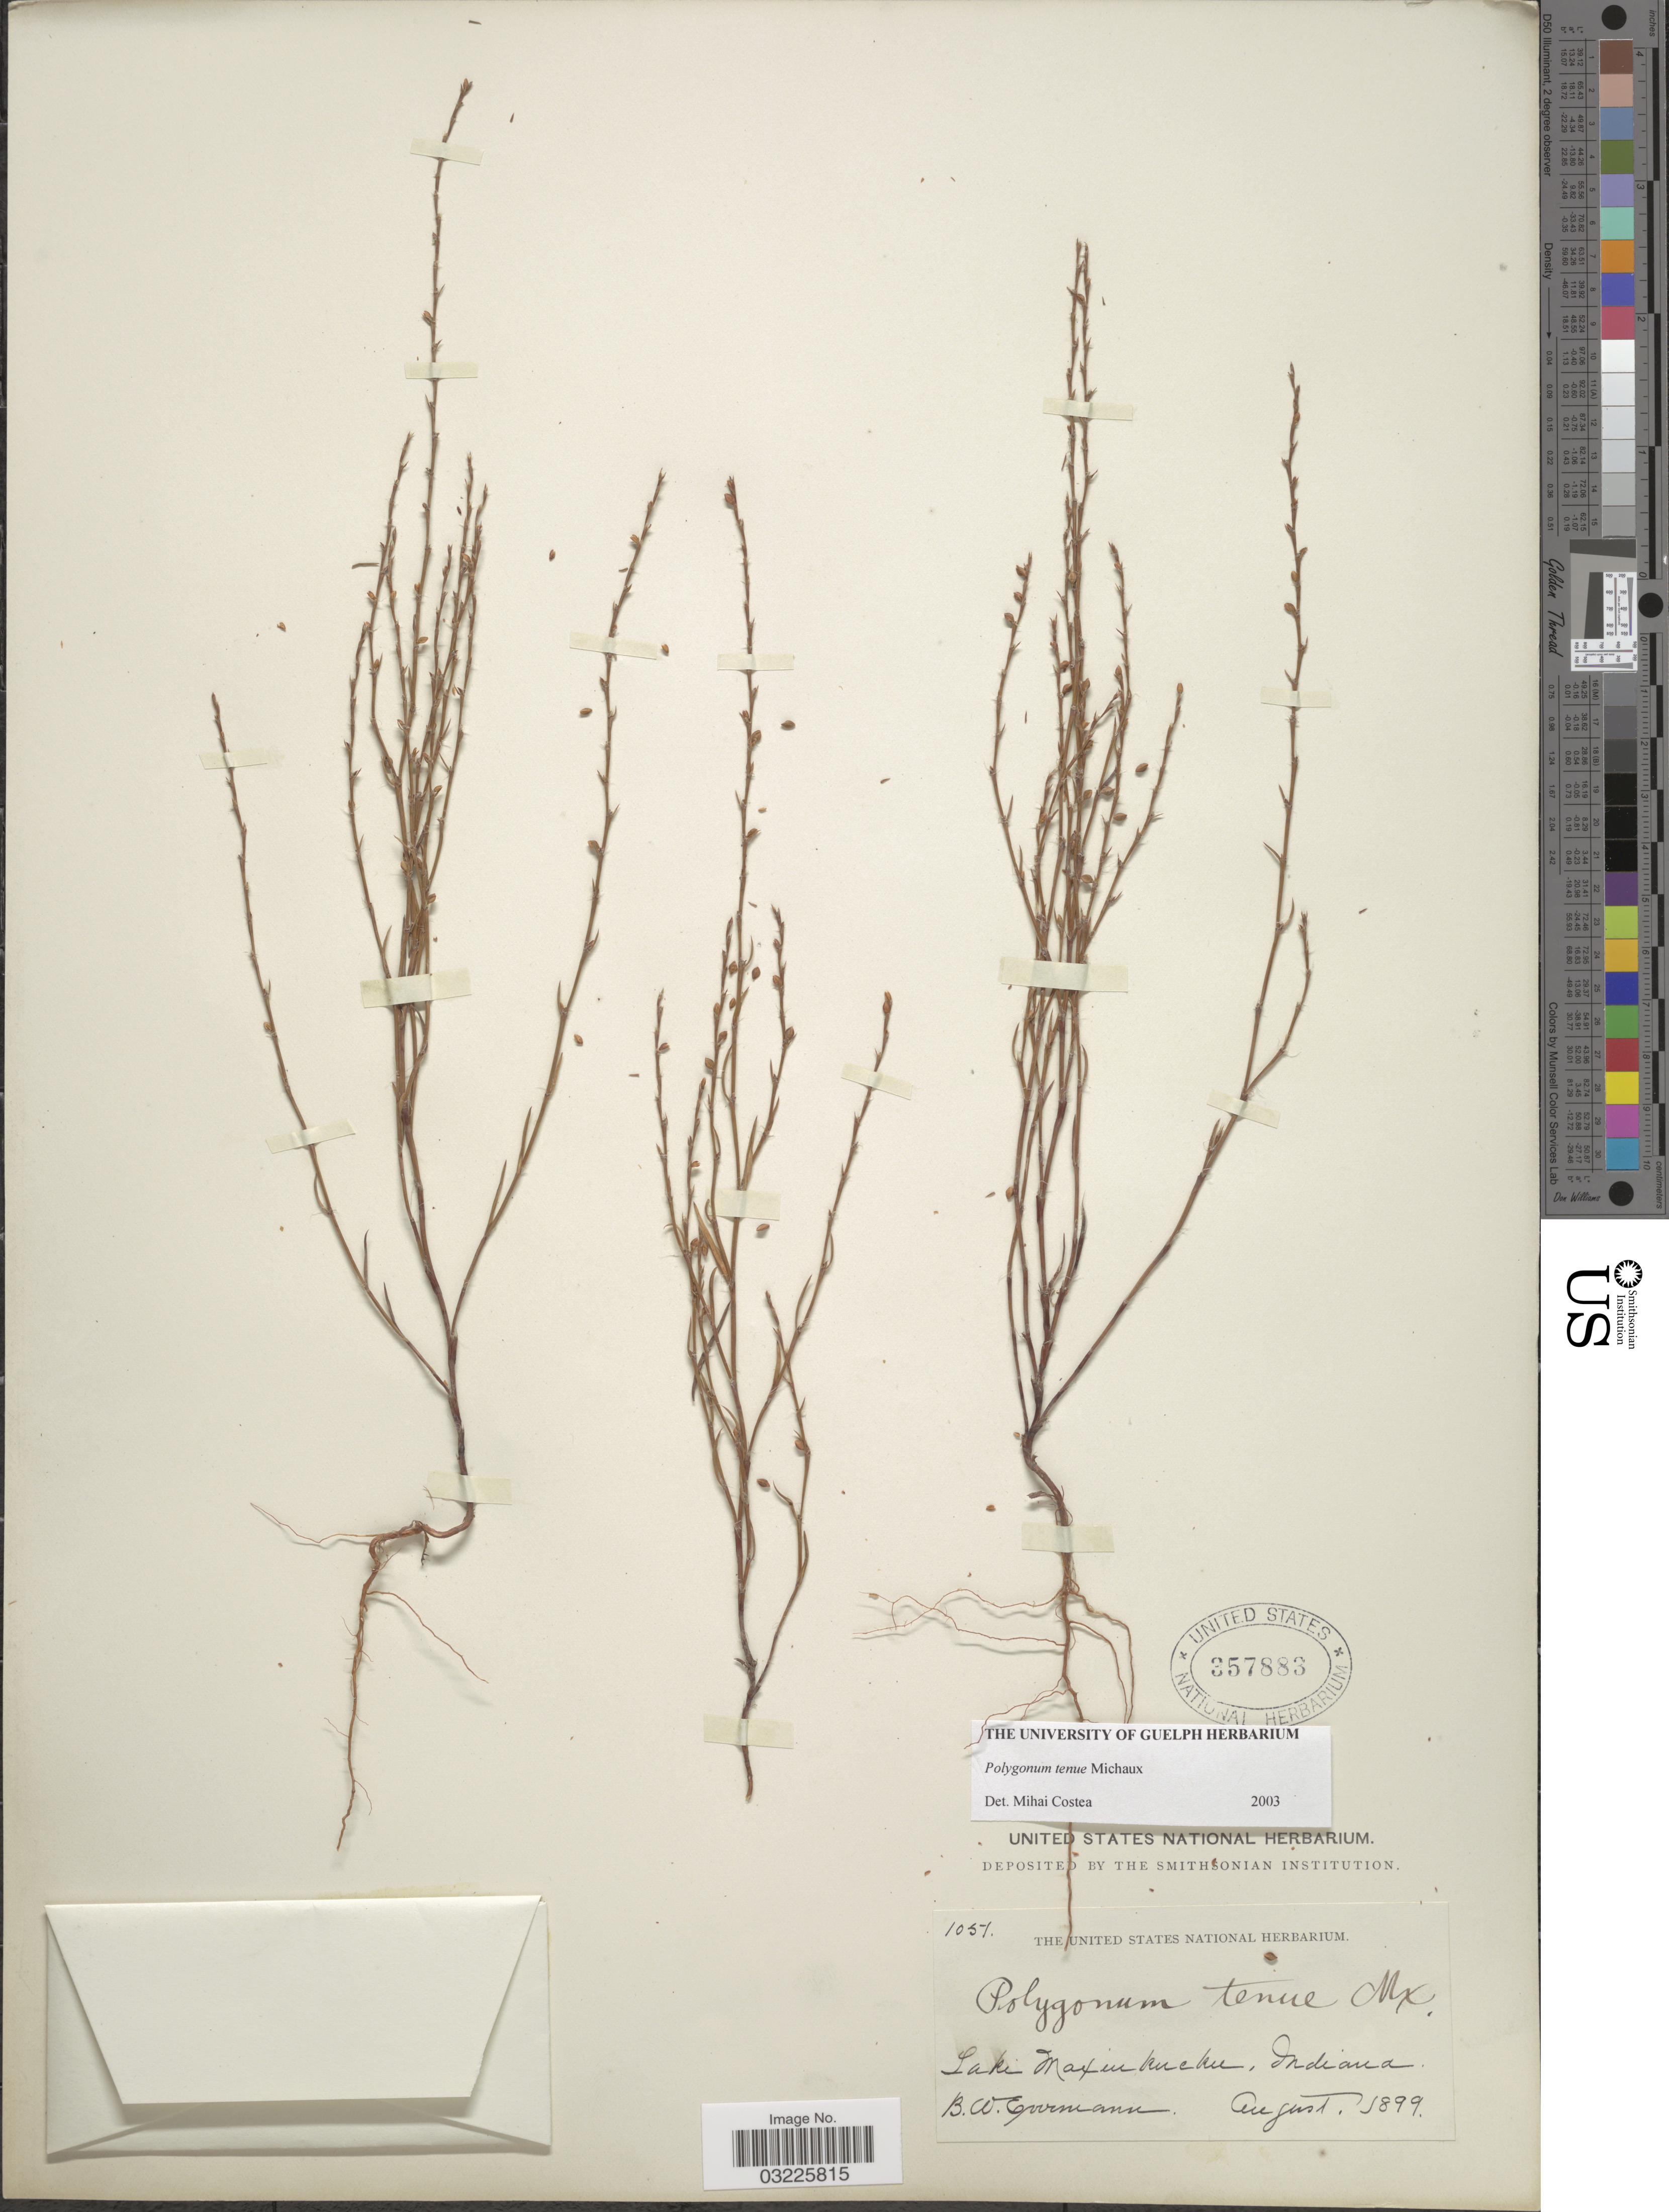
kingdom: Plantae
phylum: Tracheophyta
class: Magnoliopsida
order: Caryophyllales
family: Polygonaceae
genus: Polygonum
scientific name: Polygonum tenue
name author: F. Michx.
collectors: B. W. Evermann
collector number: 1051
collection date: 1899-08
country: United States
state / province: Indiana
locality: Lake Maxinkuckee.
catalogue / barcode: US 357883